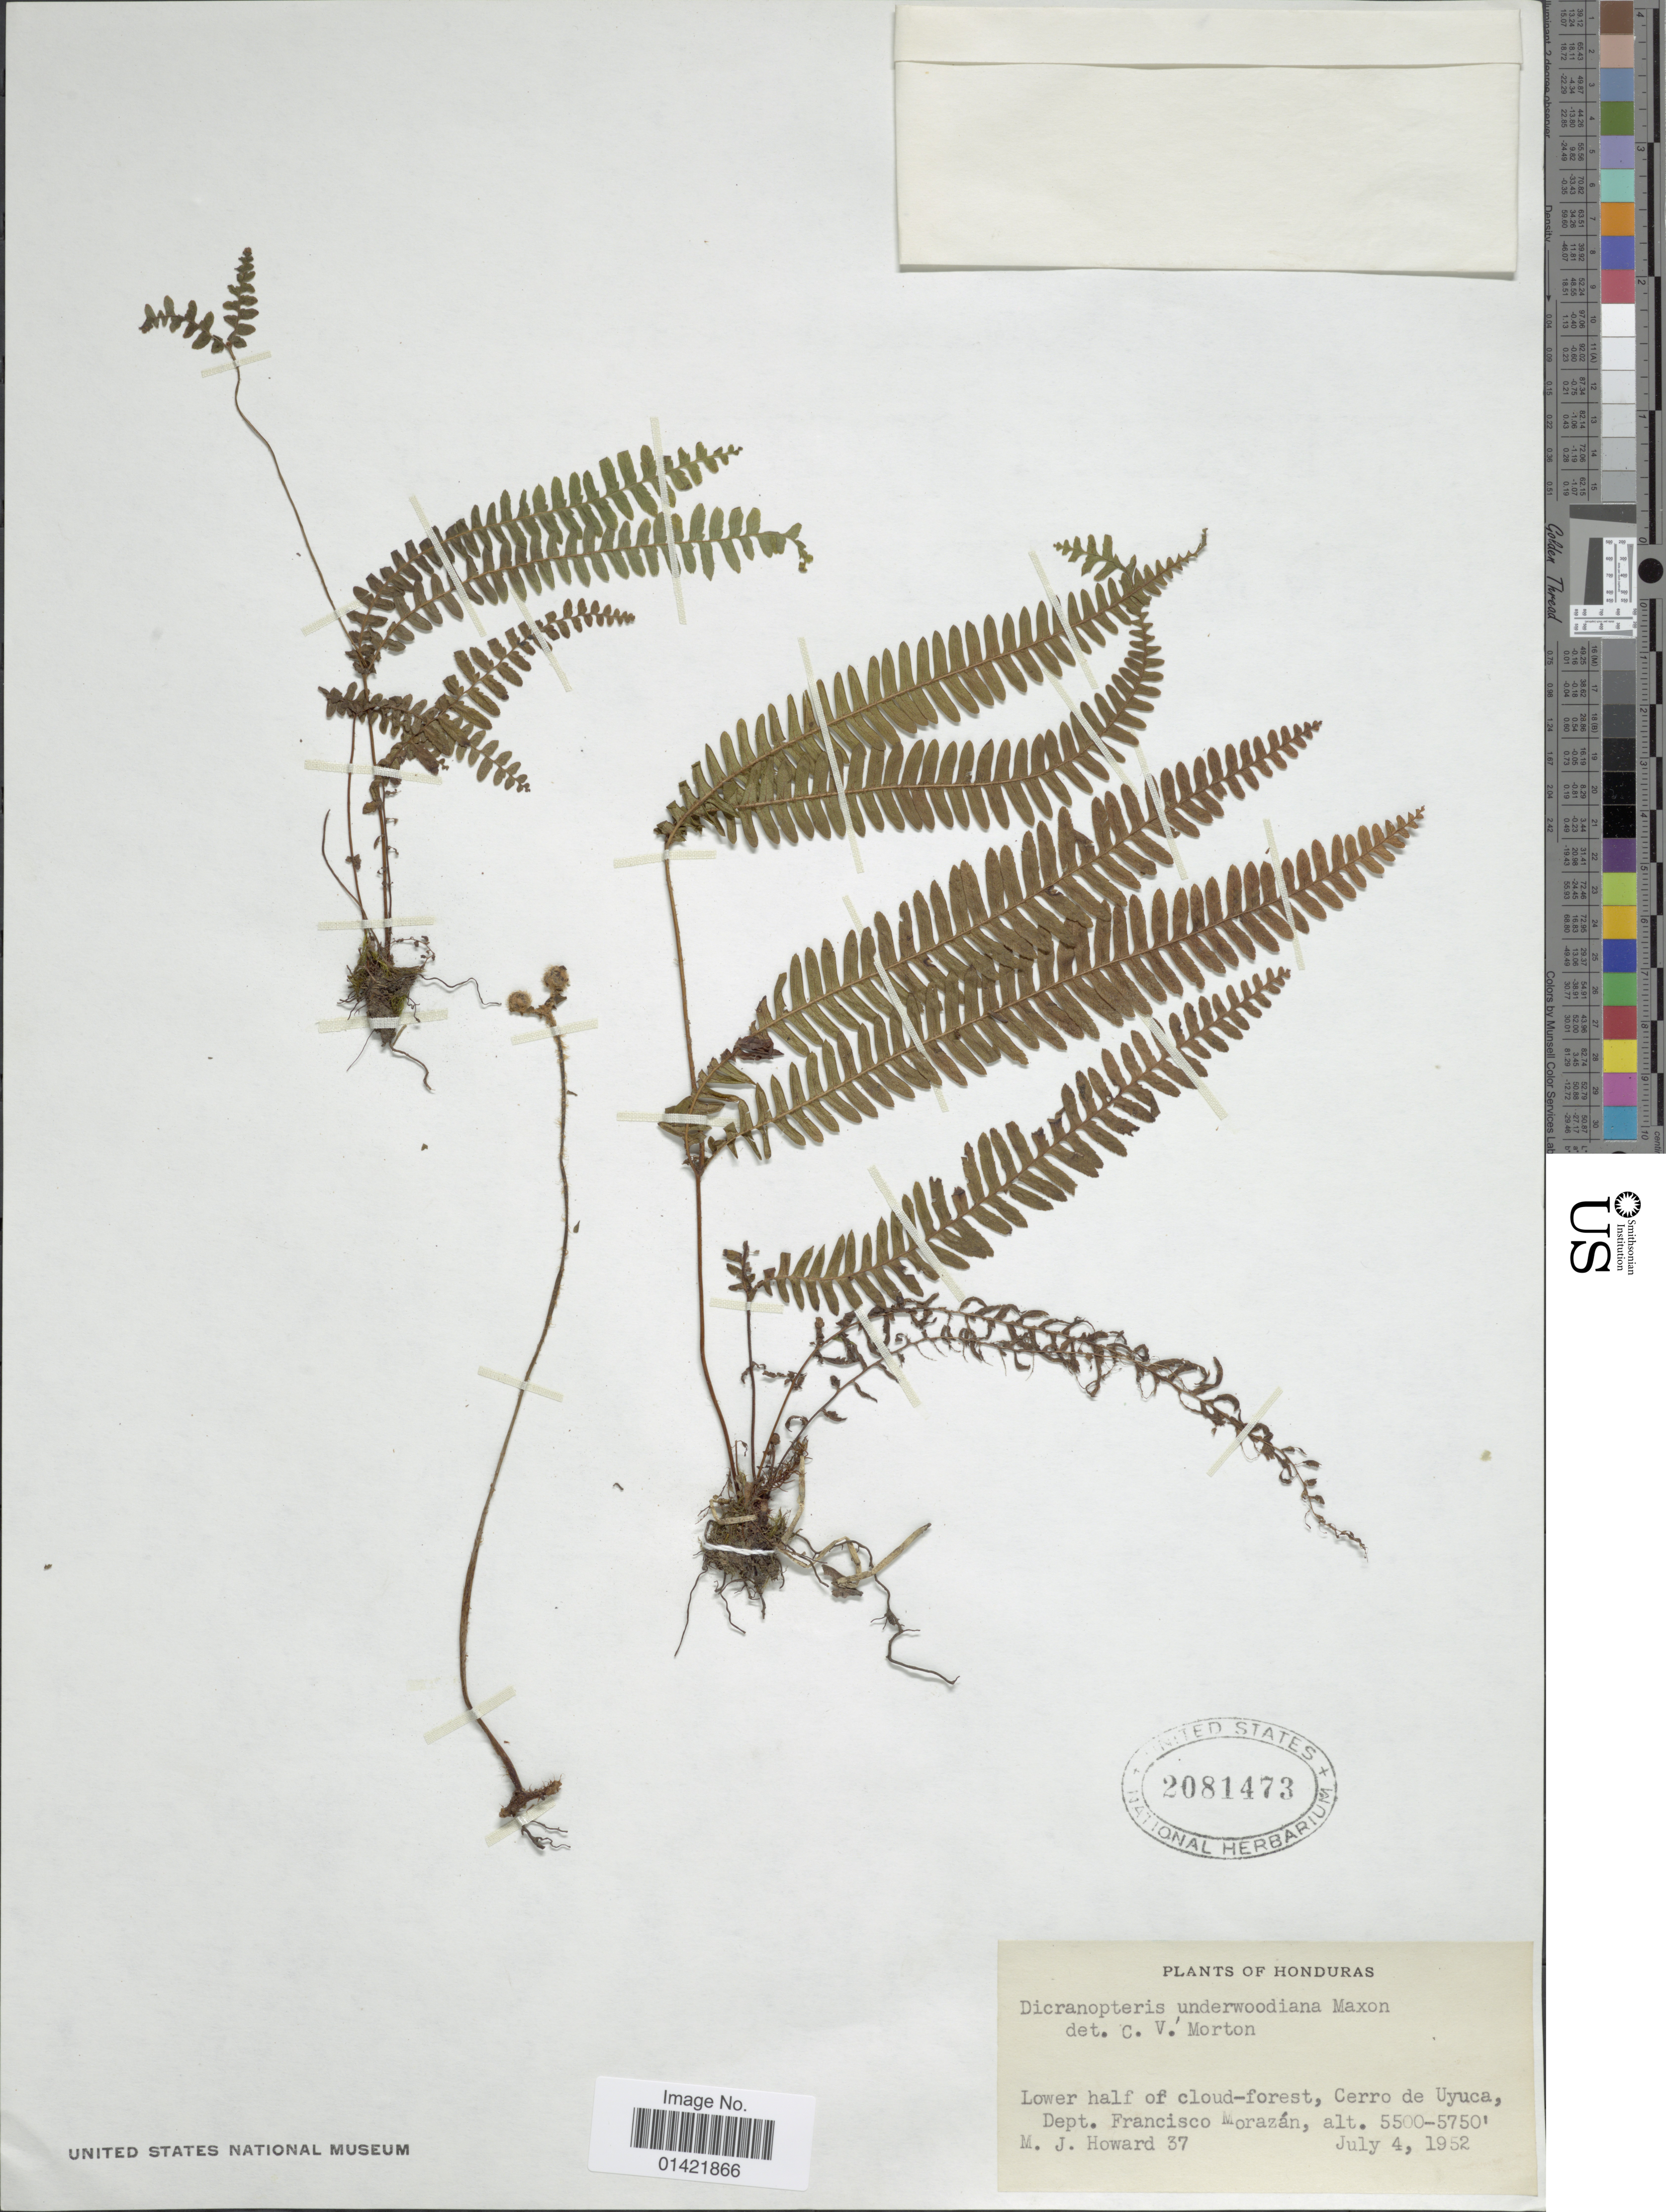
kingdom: Plantae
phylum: Tracheophyta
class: Polypodiopsida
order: Gleicheniales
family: Gleicheniaceae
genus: Sticherus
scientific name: Sticherus underwoodianus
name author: (Maxon) Nakai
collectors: M. Howard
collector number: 37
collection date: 1952-07-04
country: Honduras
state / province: Fco. Morazán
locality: Cerro de Uyuca, Dept. Francisco Morazan.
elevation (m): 1676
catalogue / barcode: US 2081473